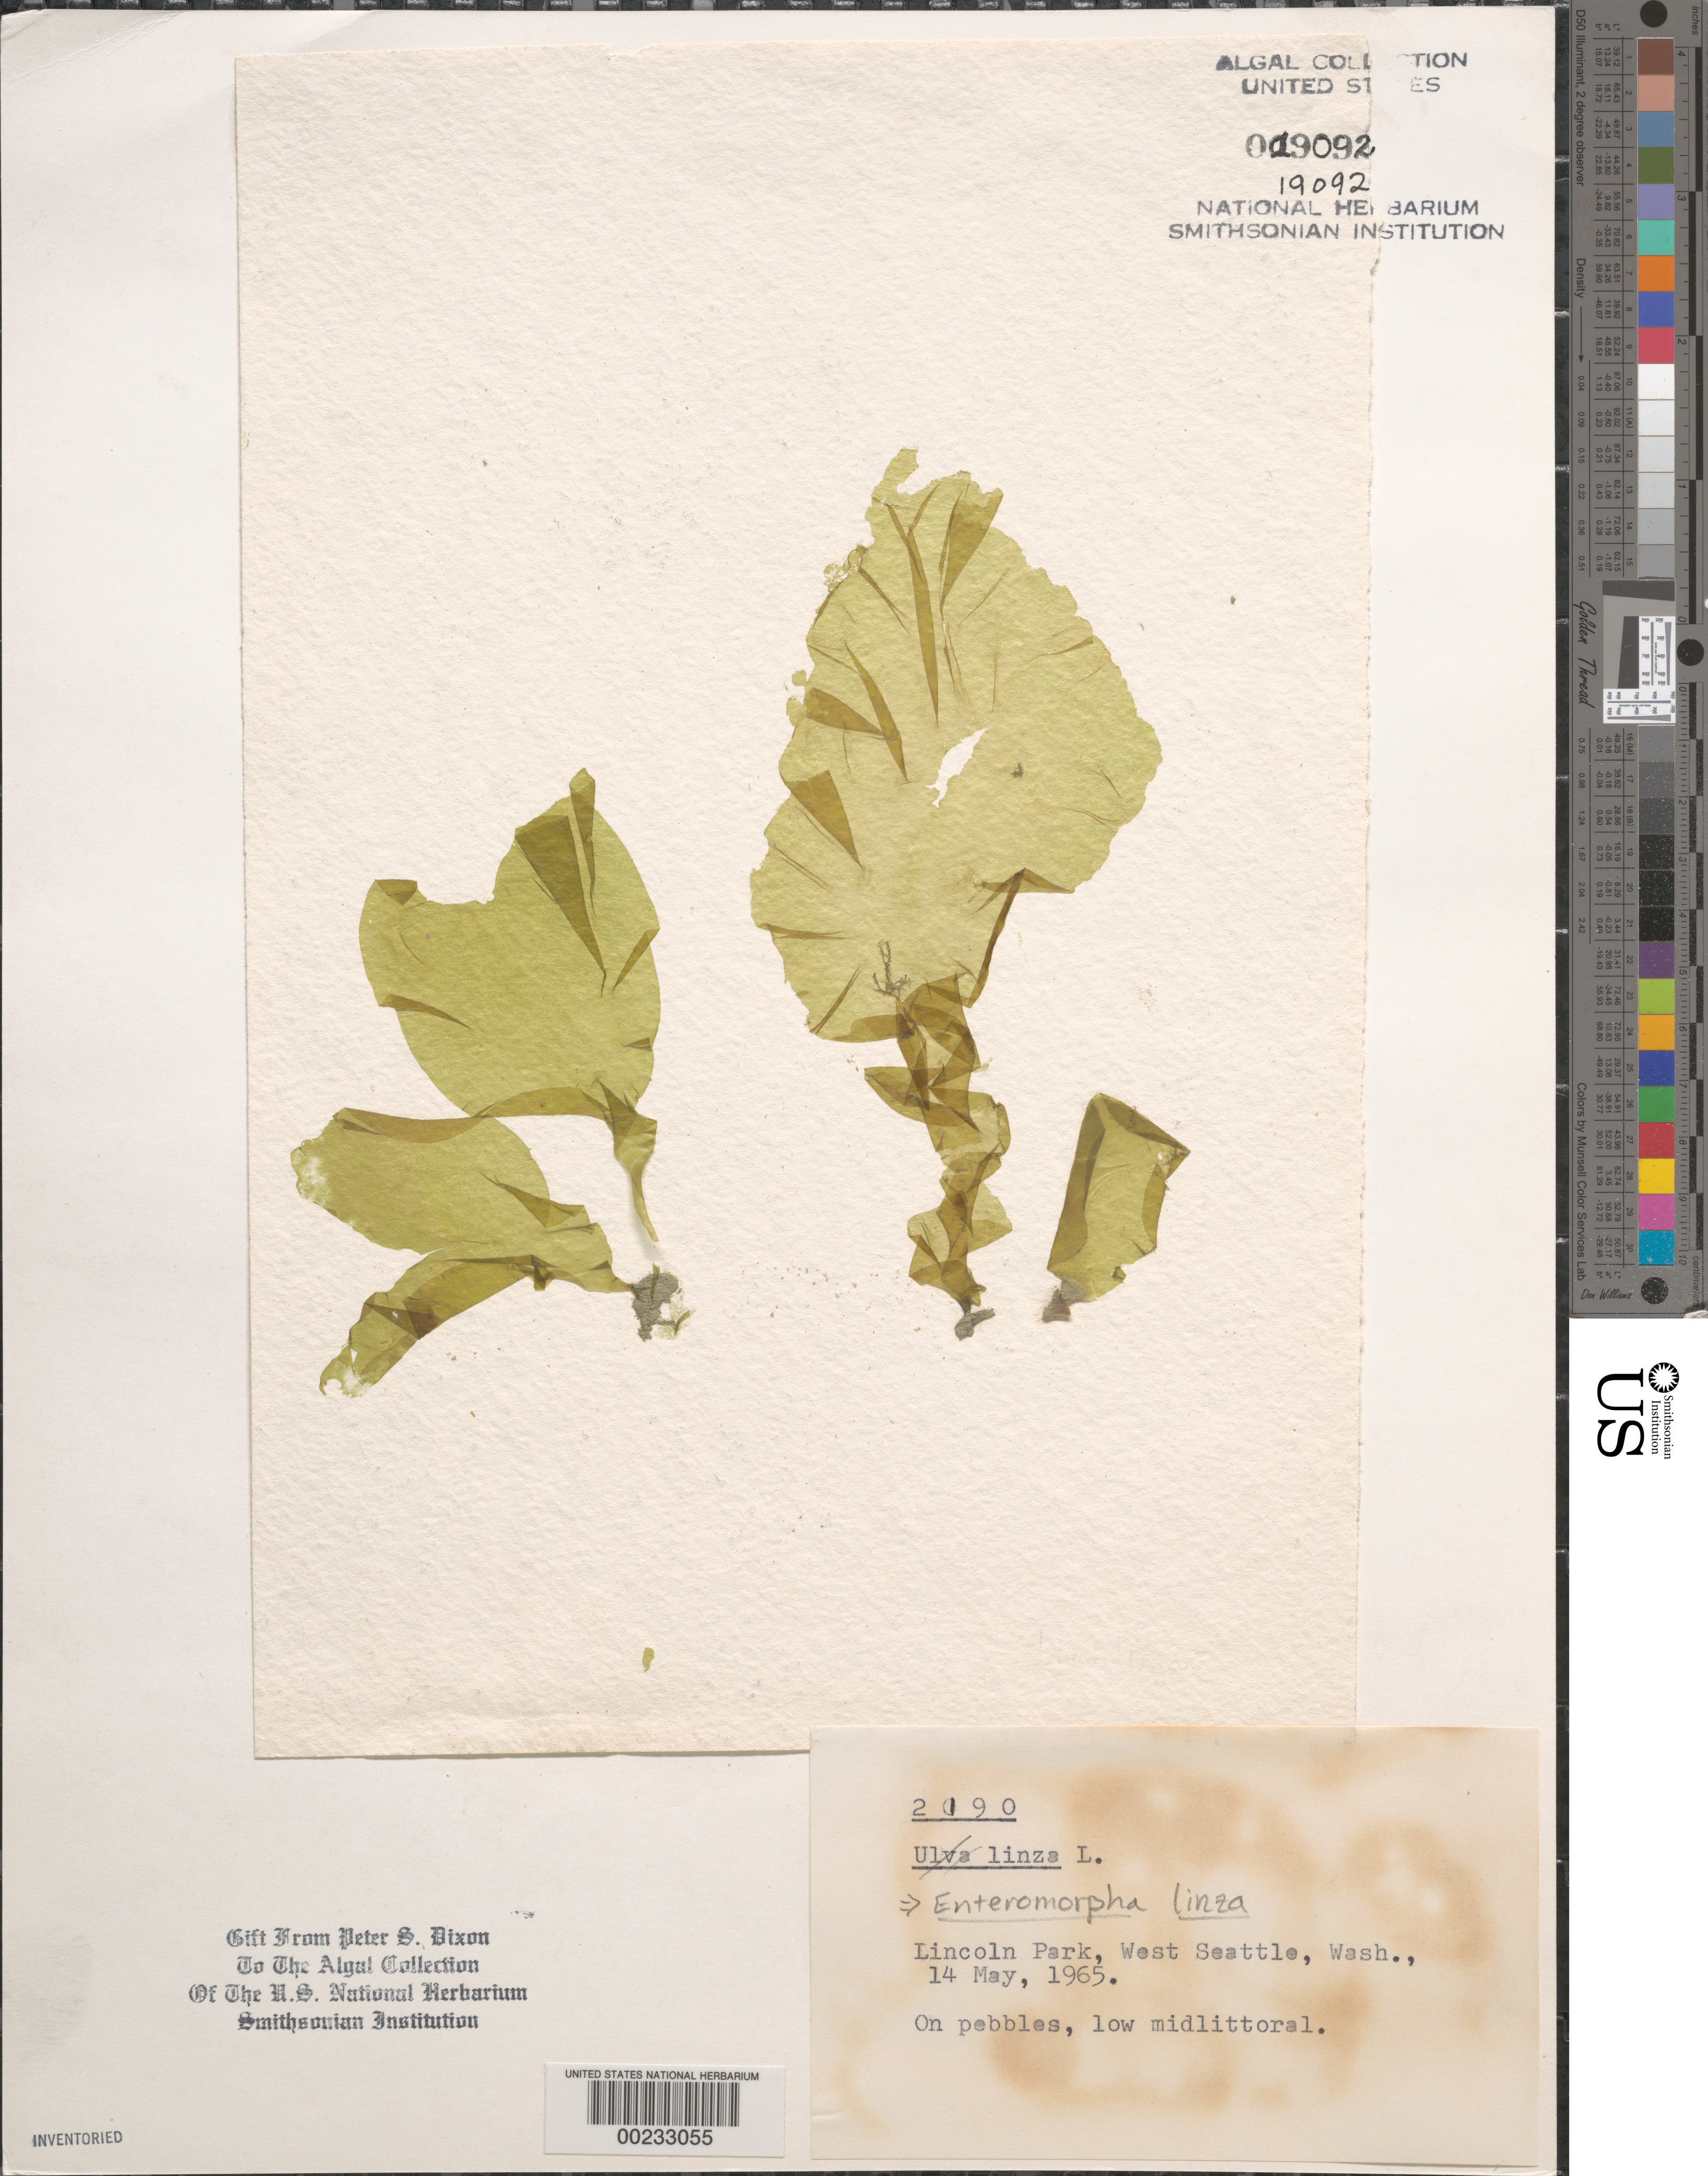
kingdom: Plantae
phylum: Chlorophyta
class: Ulvophyceae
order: Ulvales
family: Ulvaceae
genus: Ulva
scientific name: Ulva clathrata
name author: (Roth) C. Agardh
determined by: Algae name updating Project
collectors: P. S. Dixon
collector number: PSD 2190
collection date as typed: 14 May 1965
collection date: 1965-05-14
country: United States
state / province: Washington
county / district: King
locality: West Seattle, Lincoln Park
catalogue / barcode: US 19092